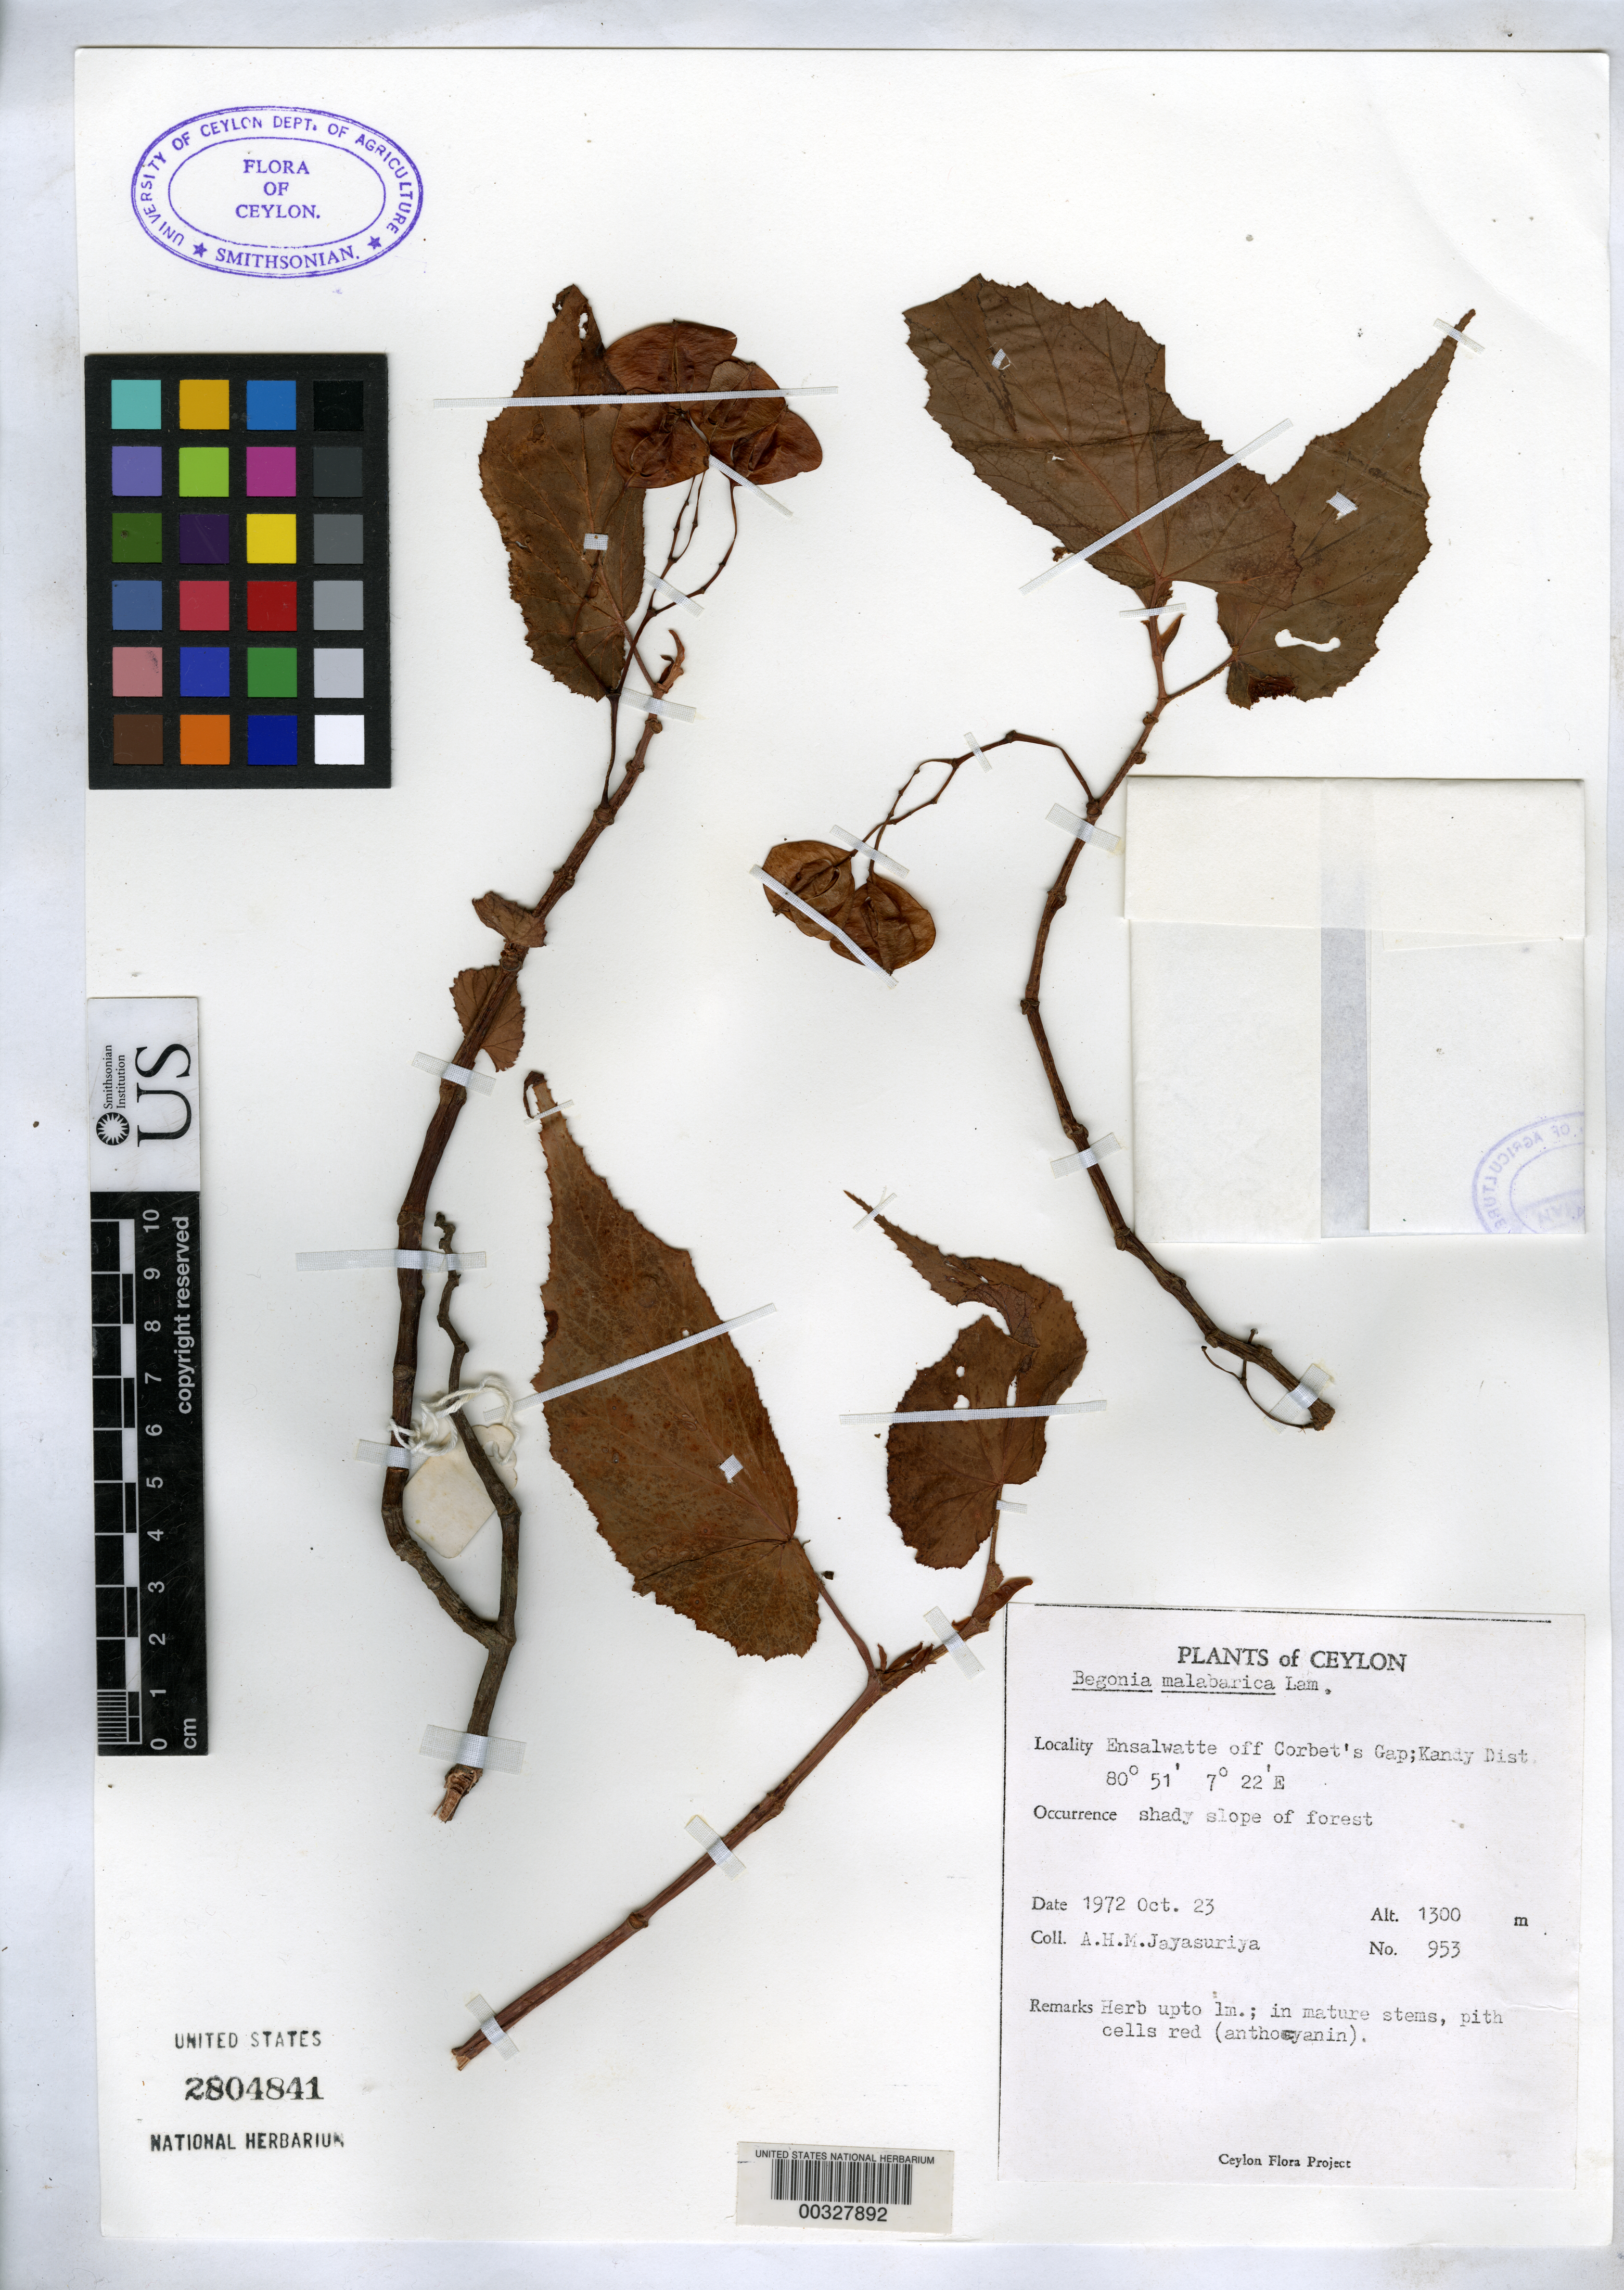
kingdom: Plantae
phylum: Tracheophyta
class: Magnoliopsida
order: Cucurbitales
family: Begoniaceae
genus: Begonia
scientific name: Begonia malabarica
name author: Lam.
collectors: A. H. Jayasuriya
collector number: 953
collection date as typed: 23 Oct 1972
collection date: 1972-10-23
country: Sri Lanka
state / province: Central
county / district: Kandy Dist.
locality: Ensalwatte off corbet's gap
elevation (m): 1300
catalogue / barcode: US 2804841